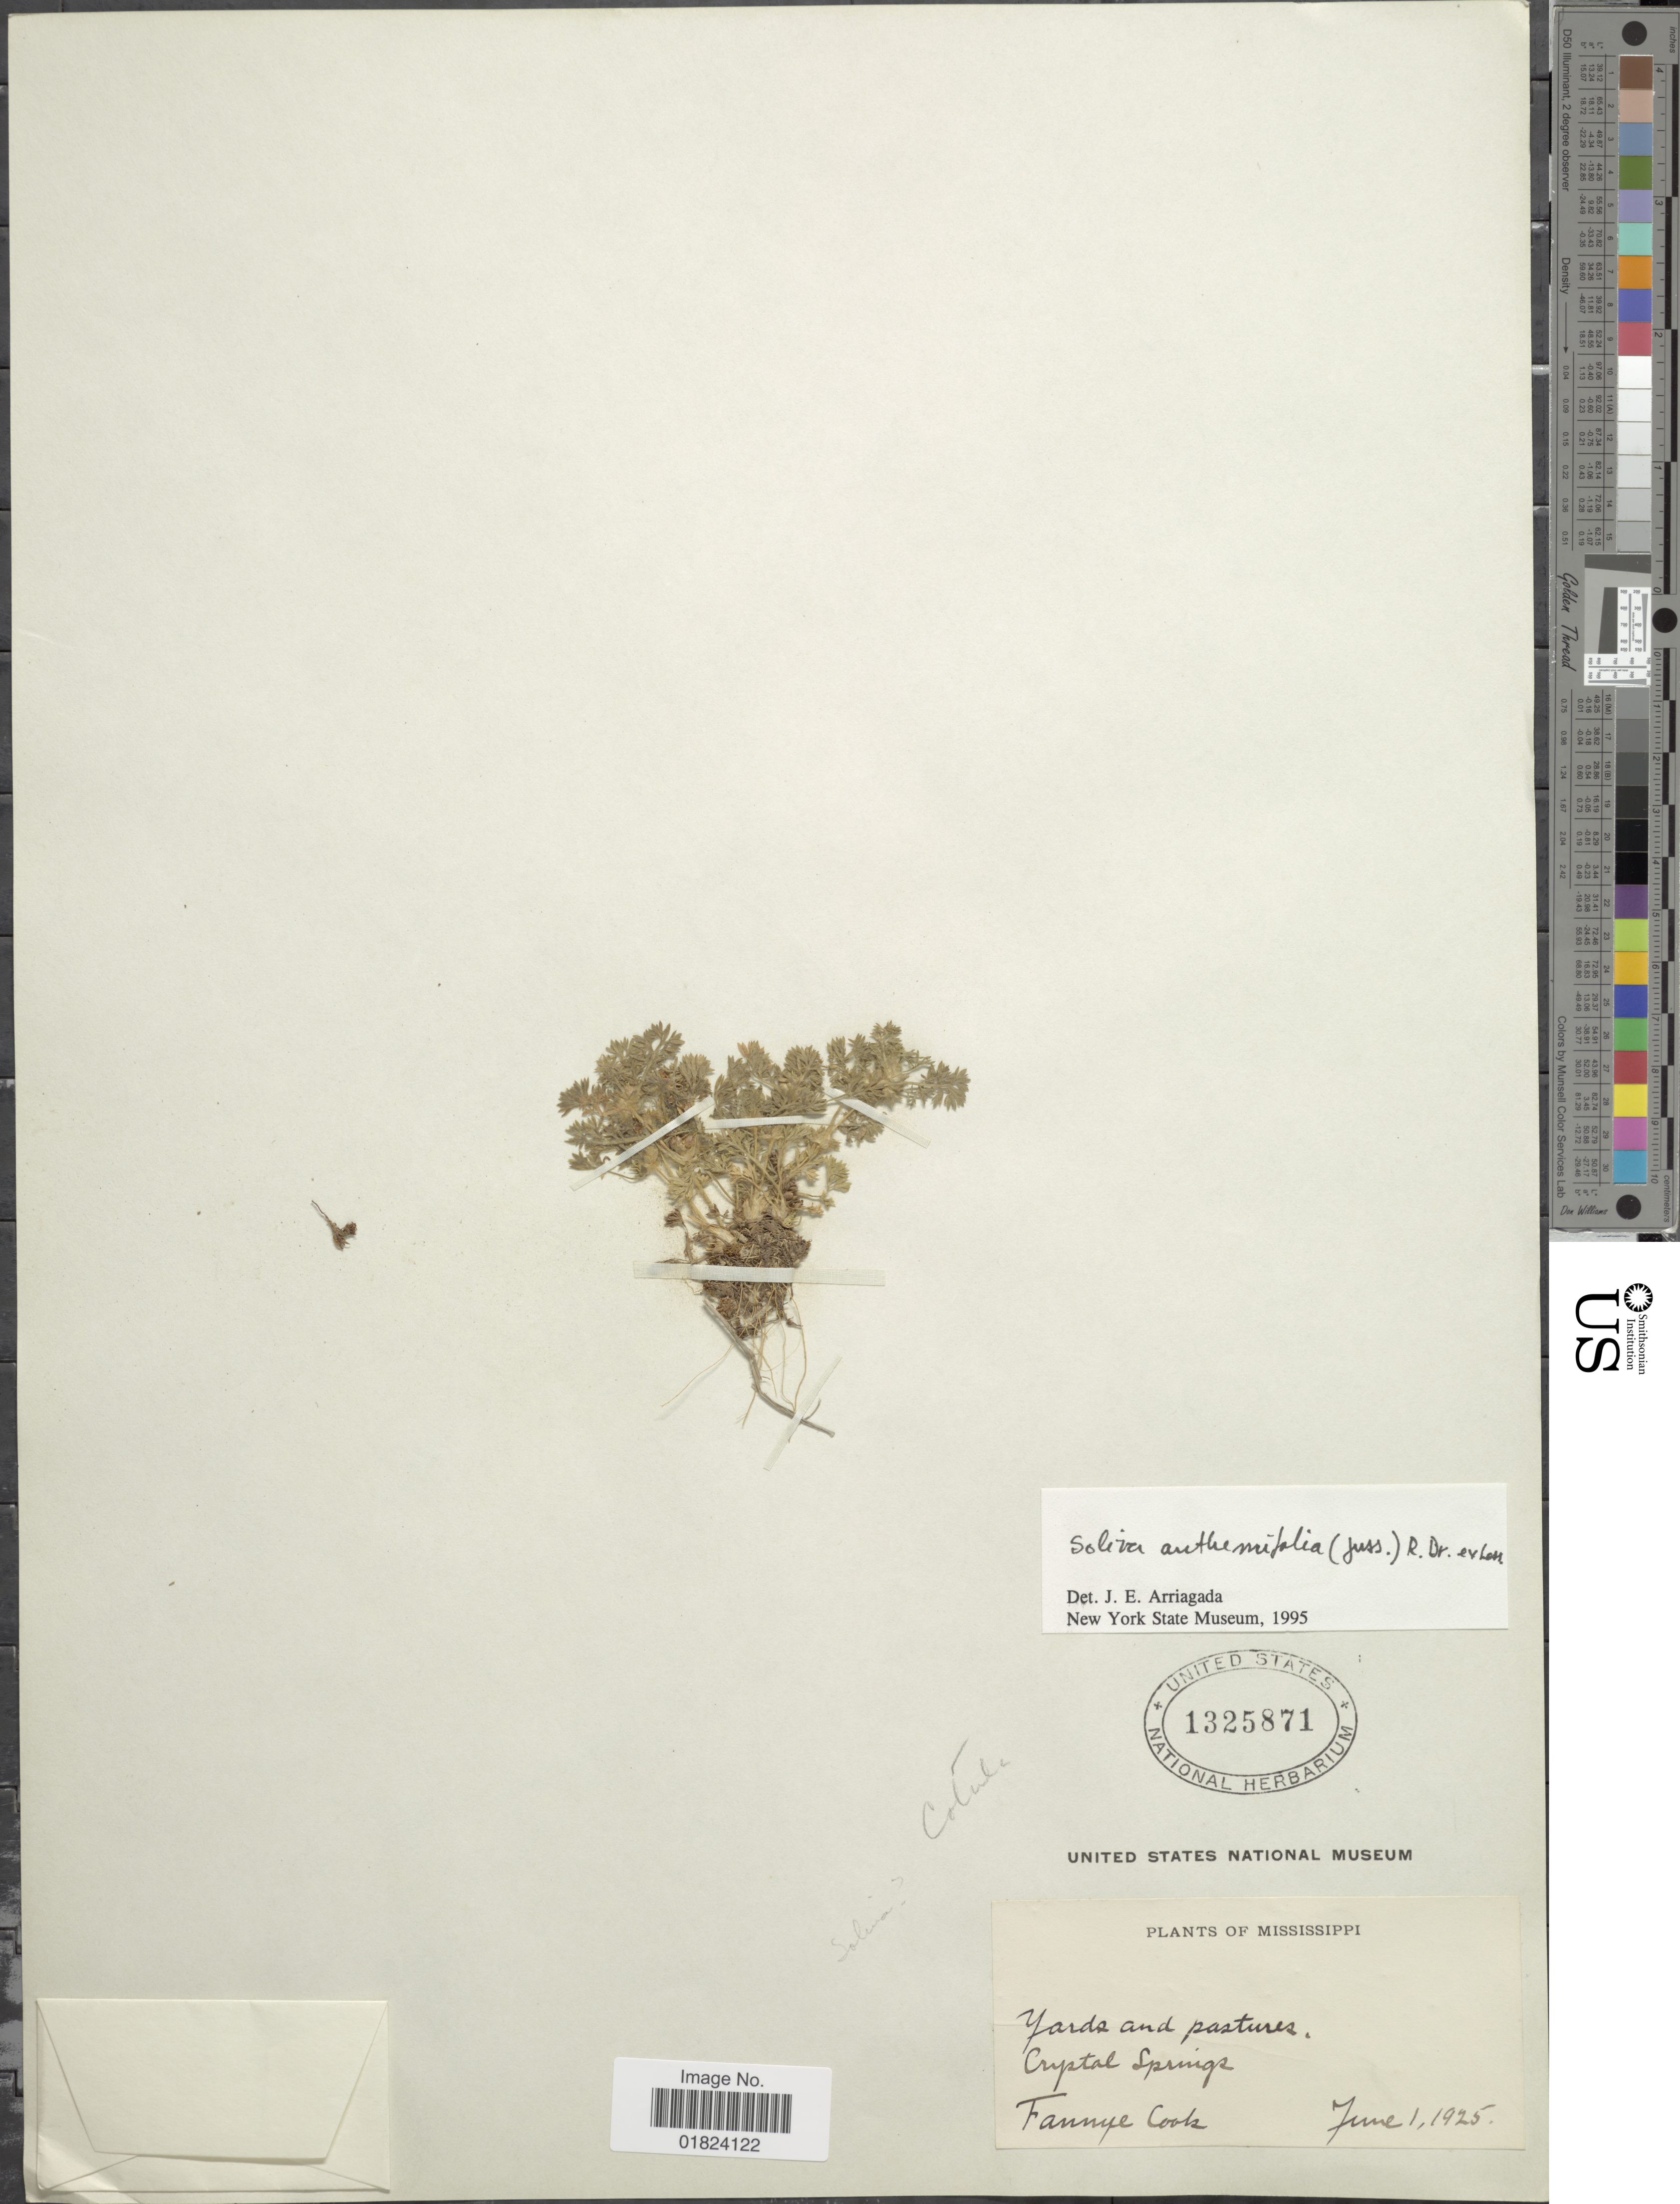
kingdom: Plantae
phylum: Tracheophyta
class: Magnoliopsida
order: Asterales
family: Asteraceae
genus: Soliva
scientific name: Soliva anthemifolia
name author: (Juss.) Sweet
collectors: F. A. Cook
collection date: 1925-06-01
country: United States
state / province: Mississippi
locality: Yards and pastures, Crystal Springs.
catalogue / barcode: US 1325871